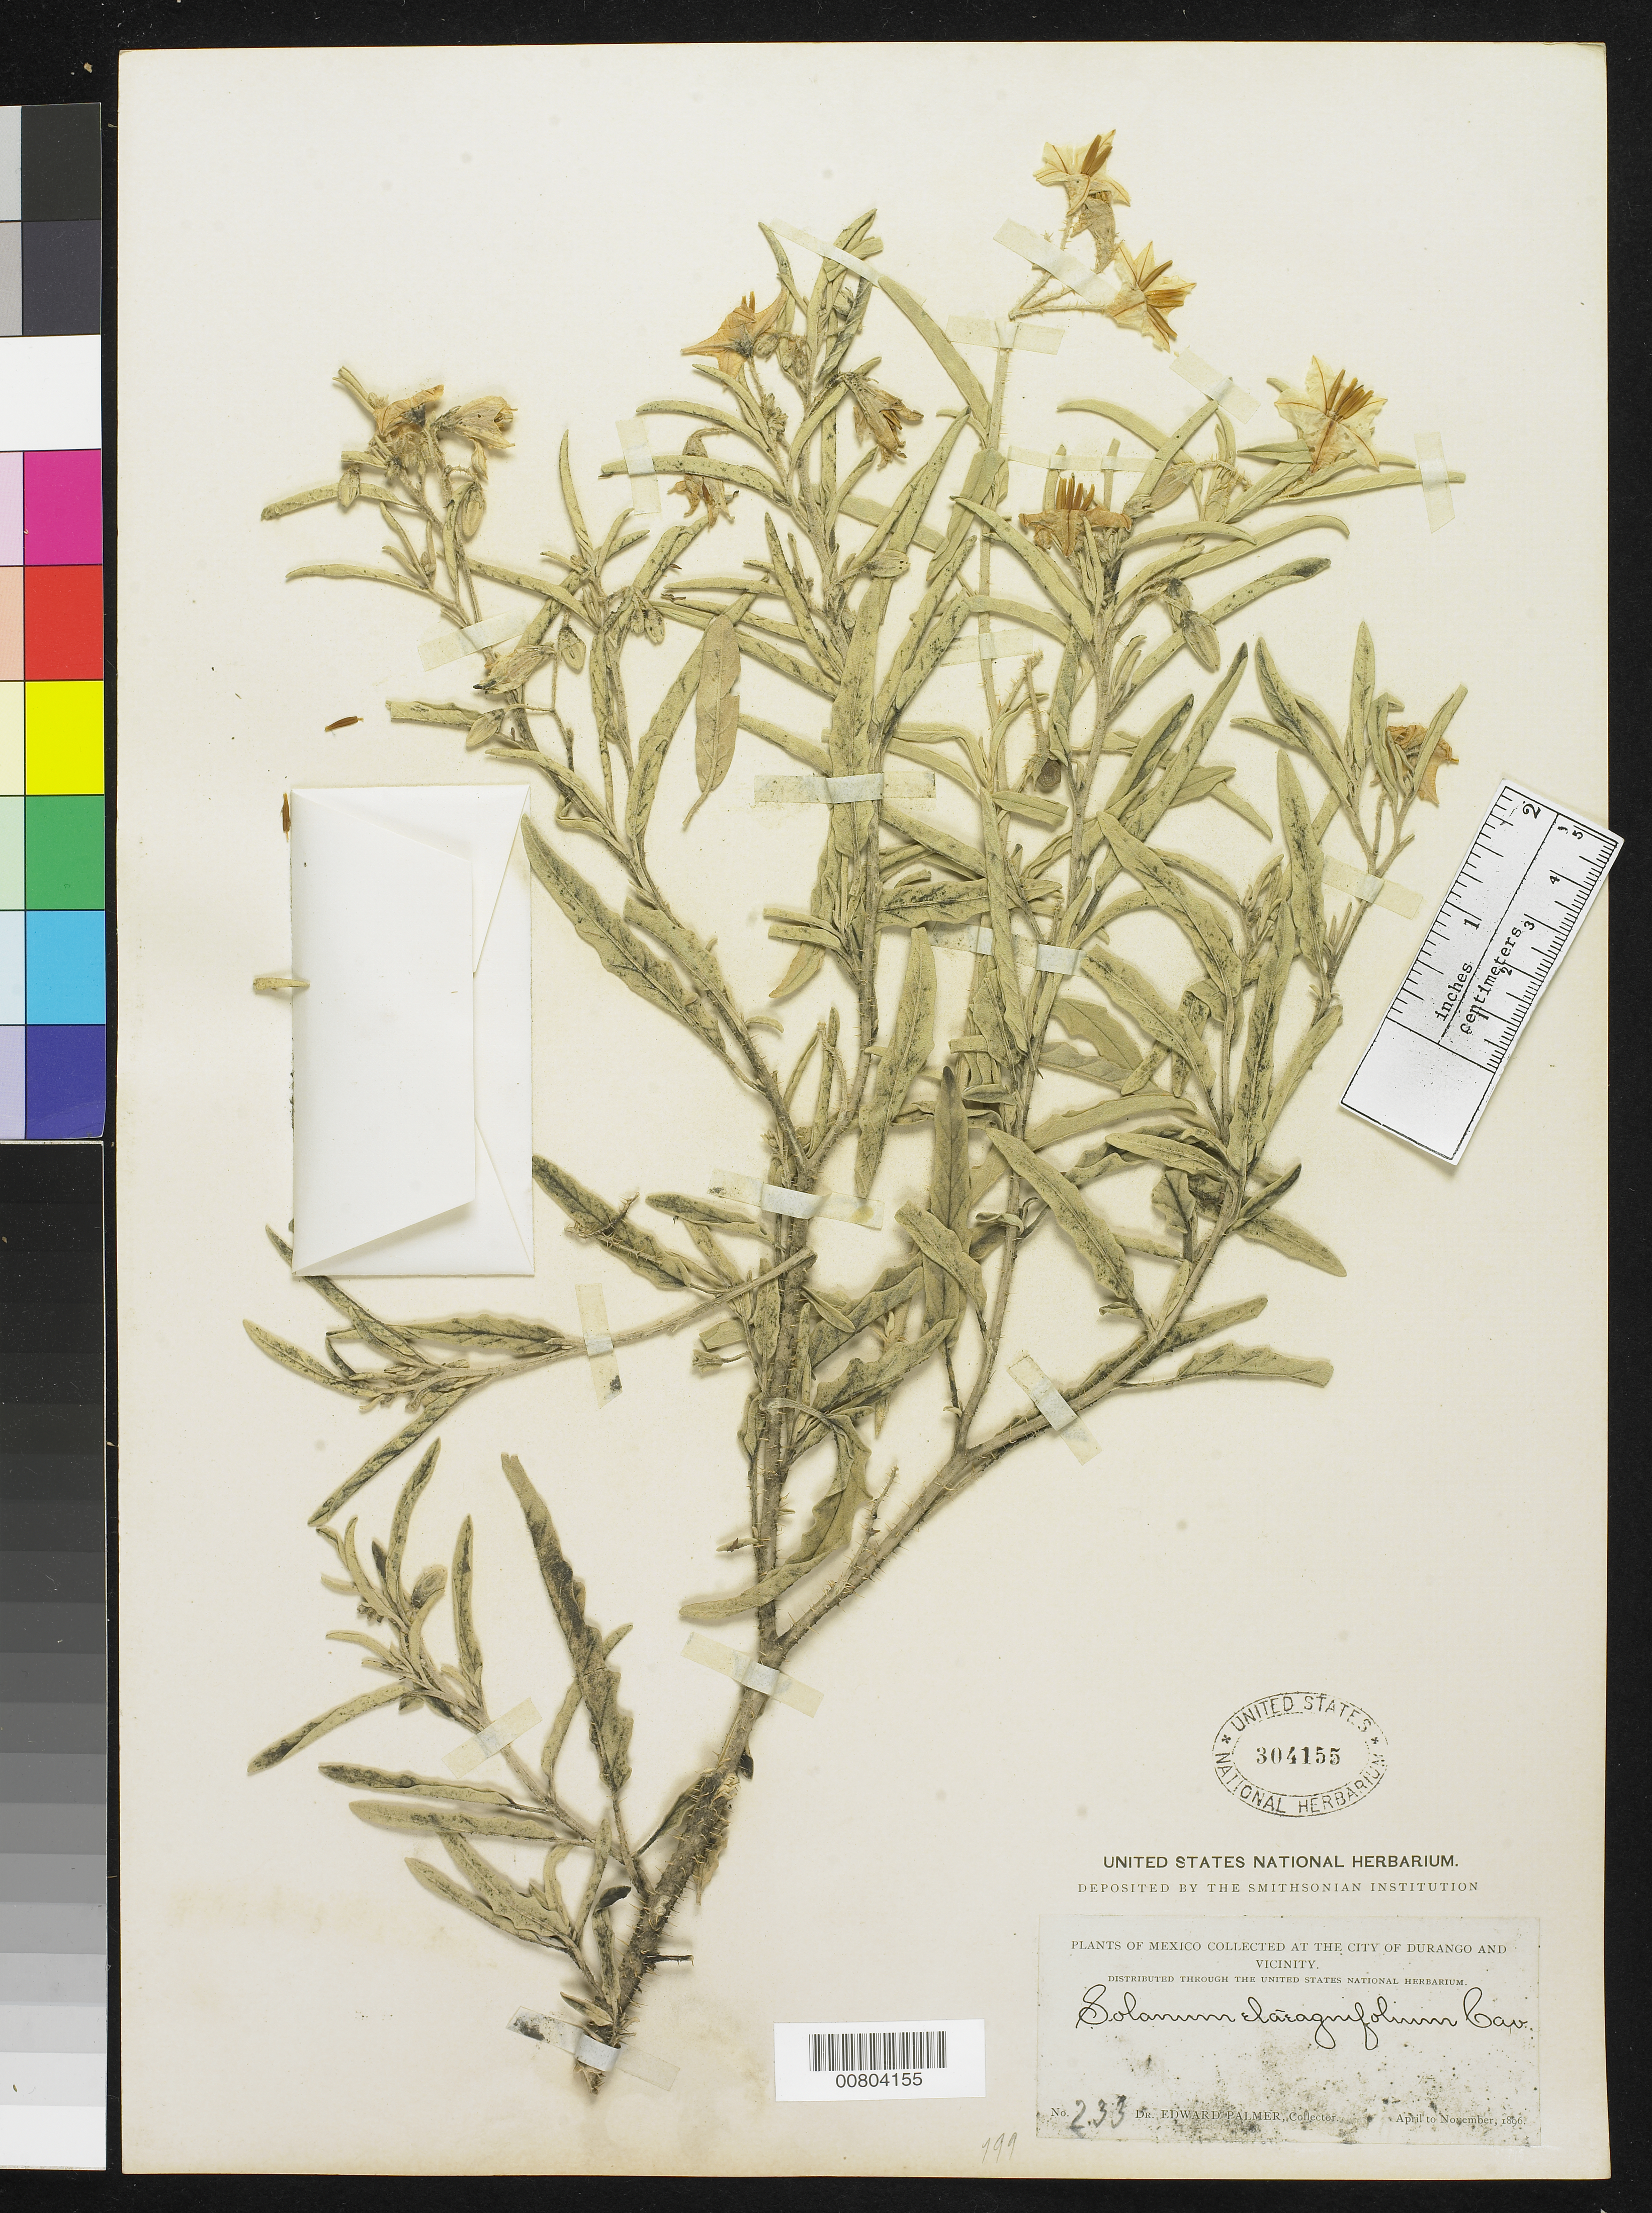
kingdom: Plantae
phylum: Tracheophyta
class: Magnoliopsida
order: Solanales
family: Solanaceae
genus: Solanum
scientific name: Solanum elaeagnifolium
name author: Cav.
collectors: E. Palmer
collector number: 233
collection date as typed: Apr 1896 to -- Nov 1896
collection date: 1896-04/1896-11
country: Mexico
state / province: Durango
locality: City of Durango and vicinity.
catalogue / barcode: US 304155